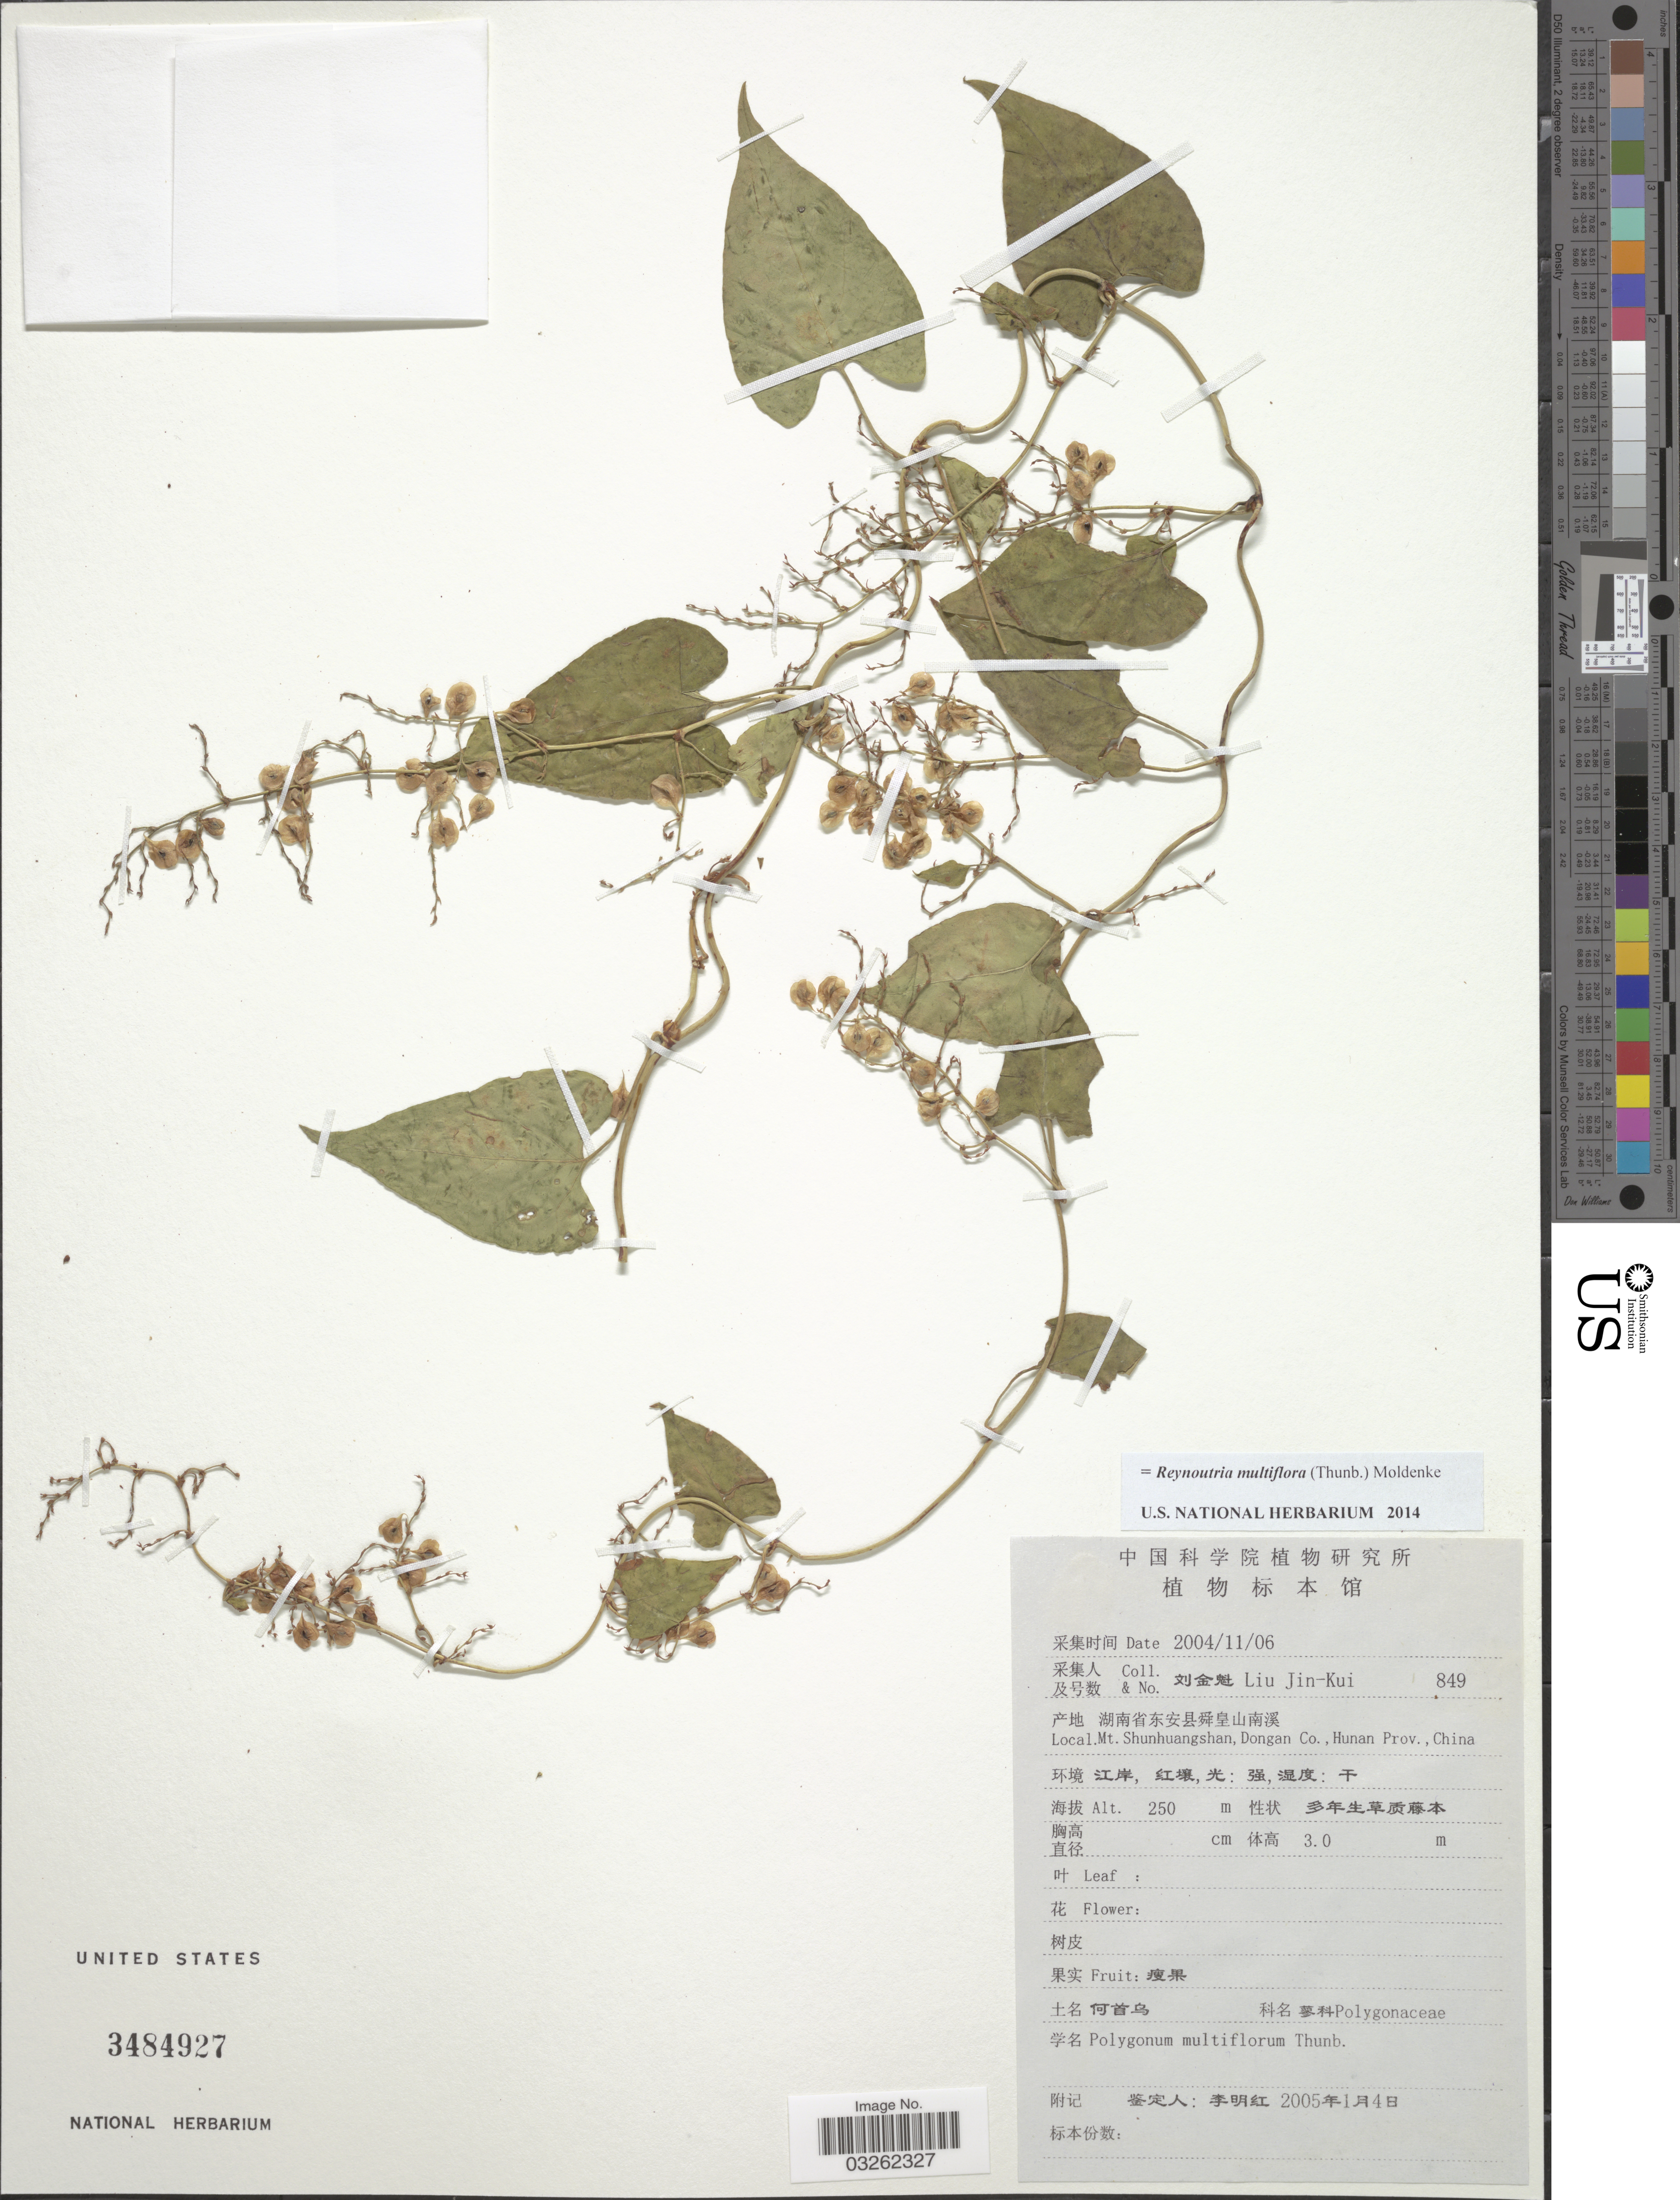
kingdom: Plantae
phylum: Tracheophyta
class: Magnoliopsida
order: Caryophyllales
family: Polygonaceae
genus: Reynoutria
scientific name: Reynoutria multiflora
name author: (Thunb.) Moldenke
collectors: Liu Jin-Kui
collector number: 849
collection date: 2004-11-06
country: China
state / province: Hunan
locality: Mt. Shunhuangshan, Dongan Co.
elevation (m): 250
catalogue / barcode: US 3484927